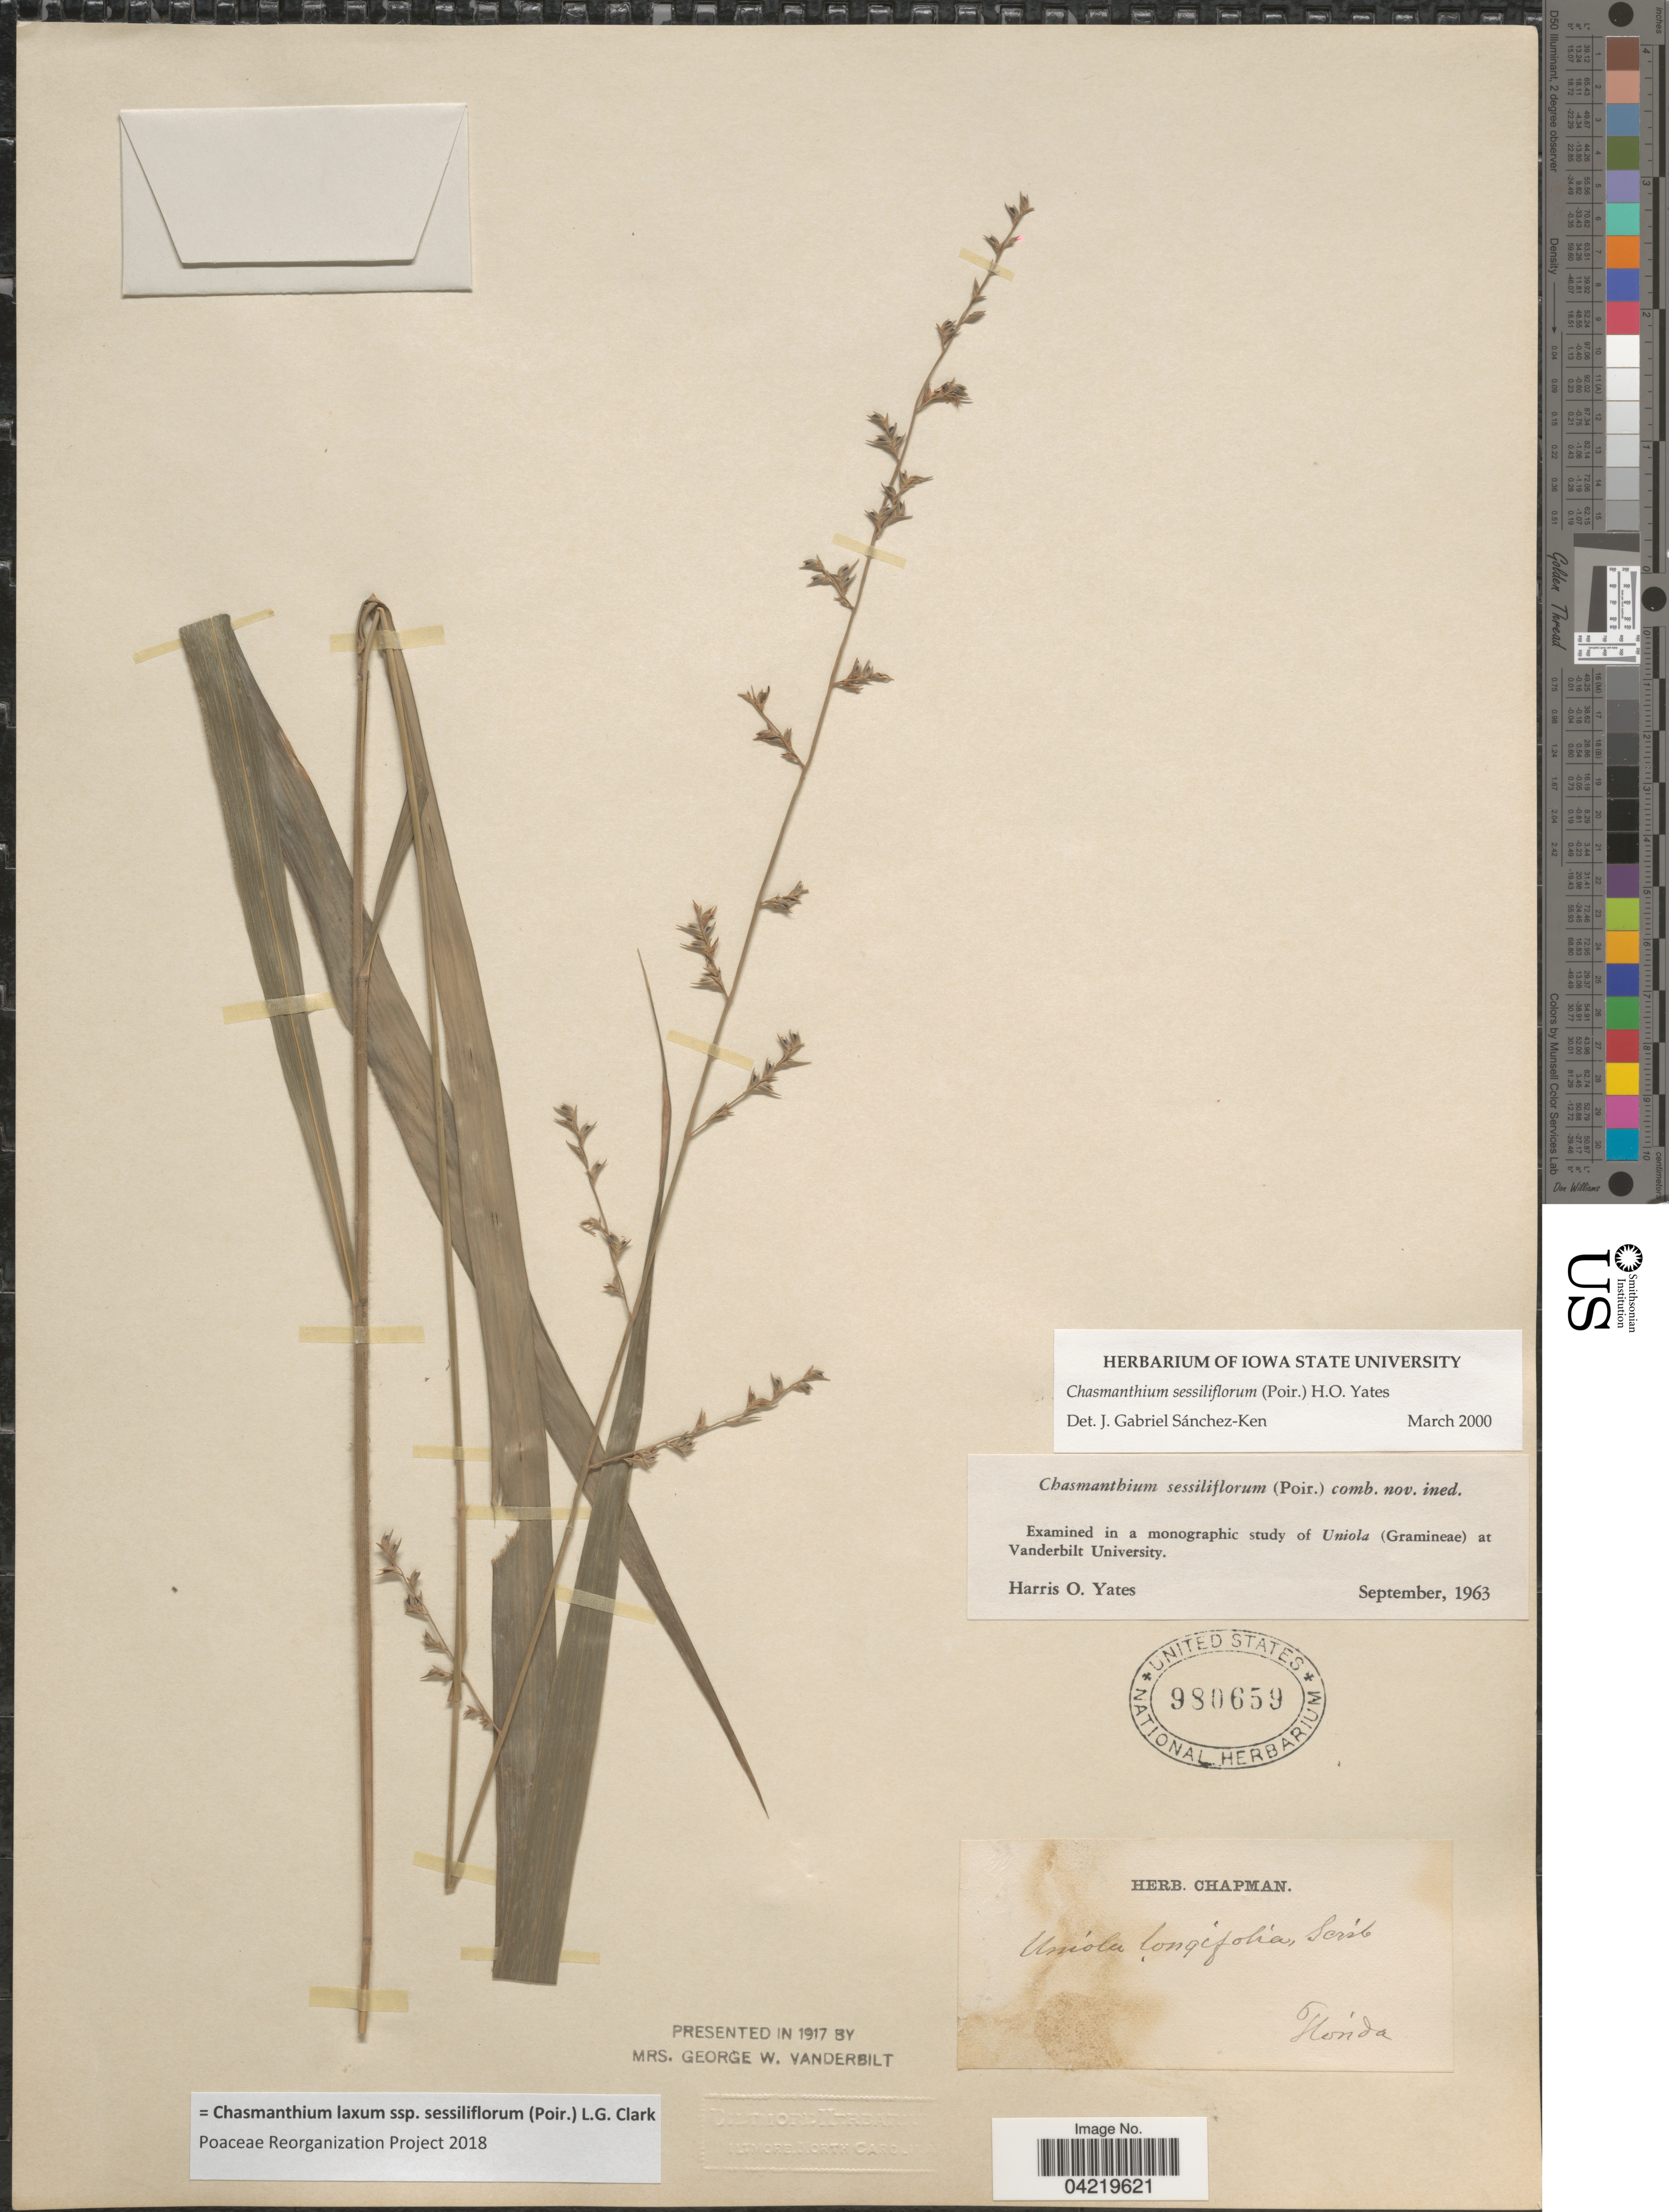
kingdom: Plantae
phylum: Tracheophyta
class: Liliopsida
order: Poales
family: Poaceae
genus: Chasmanthium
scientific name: Chasmanthium laxum subsp. sessiliflorum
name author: (L.) H.O. Yates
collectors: ex herb. Chapman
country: United States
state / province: Florida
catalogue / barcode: US 980659